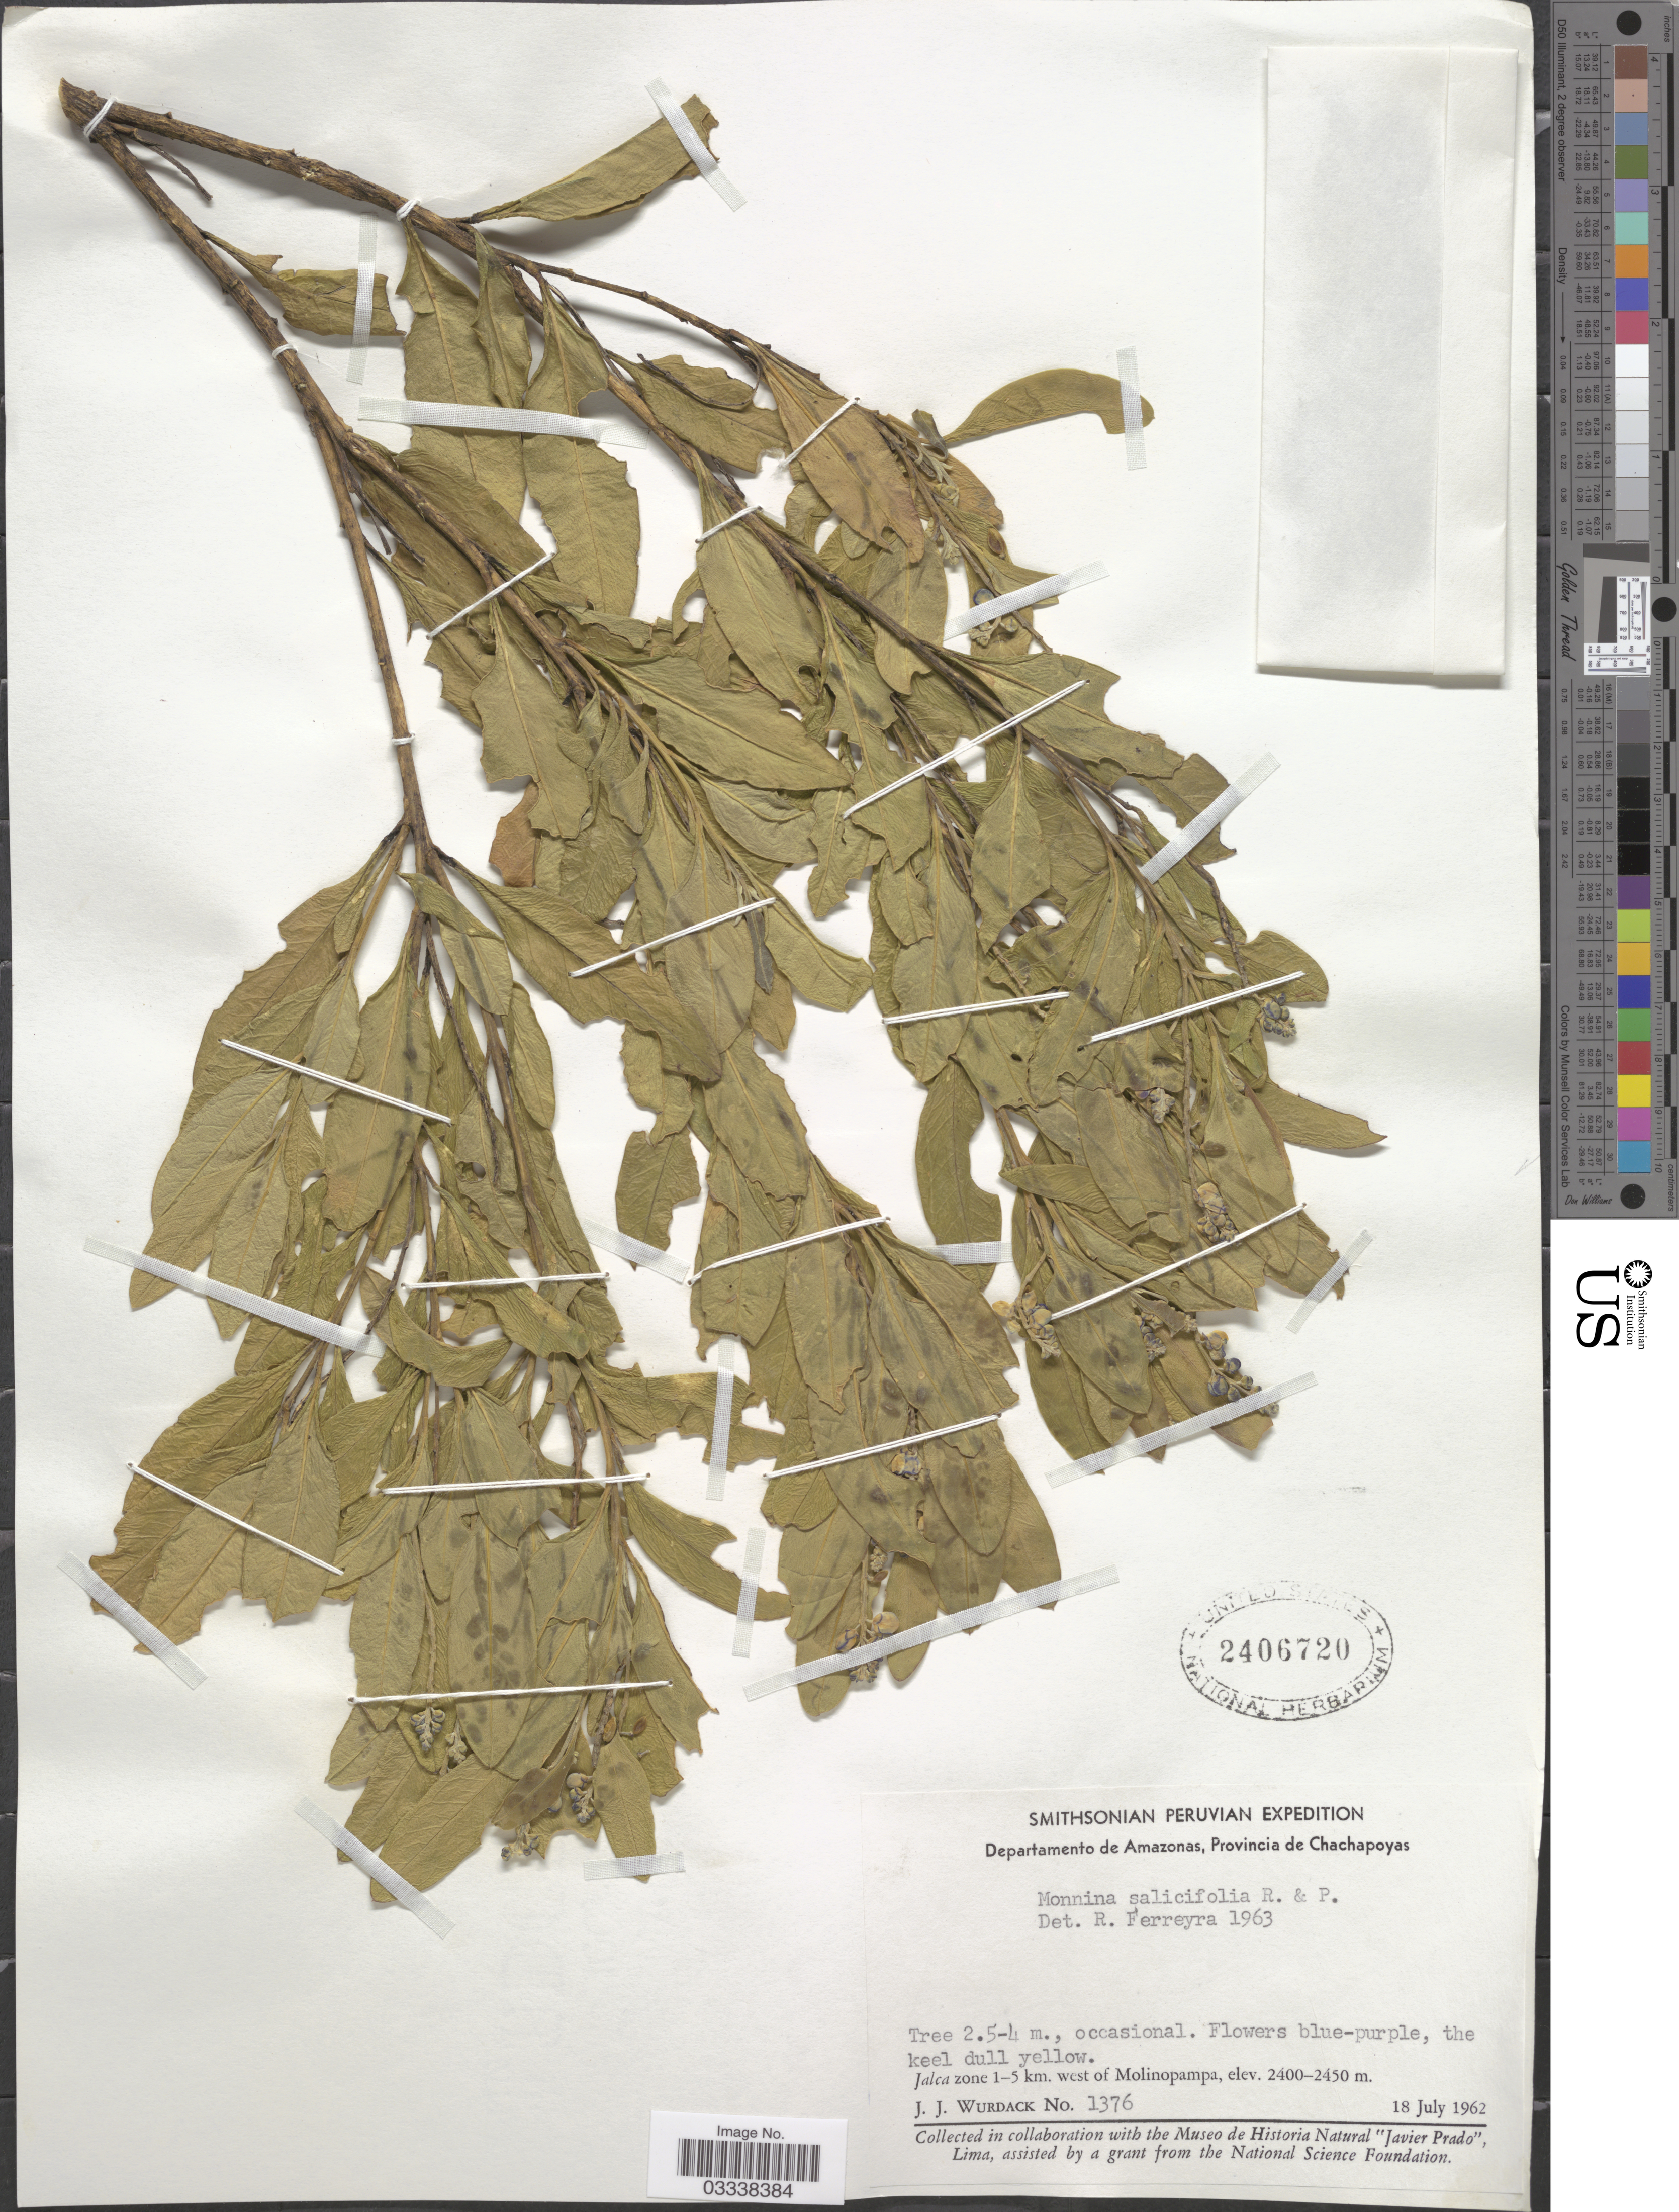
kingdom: Plantae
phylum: Tracheophyta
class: Magnoliopsida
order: Fabales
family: Polygalaceae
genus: Monnina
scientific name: Monnina salicifolia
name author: Ruiz & Pav.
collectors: J. J. Wurdack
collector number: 1376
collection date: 1962-07-18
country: Peru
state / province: Amazonas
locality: Departamento de Amazonas, Provincia de Chachapoyas. Jalca zone 1-5 km. west of Molinopampa.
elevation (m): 2400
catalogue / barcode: US 2406720